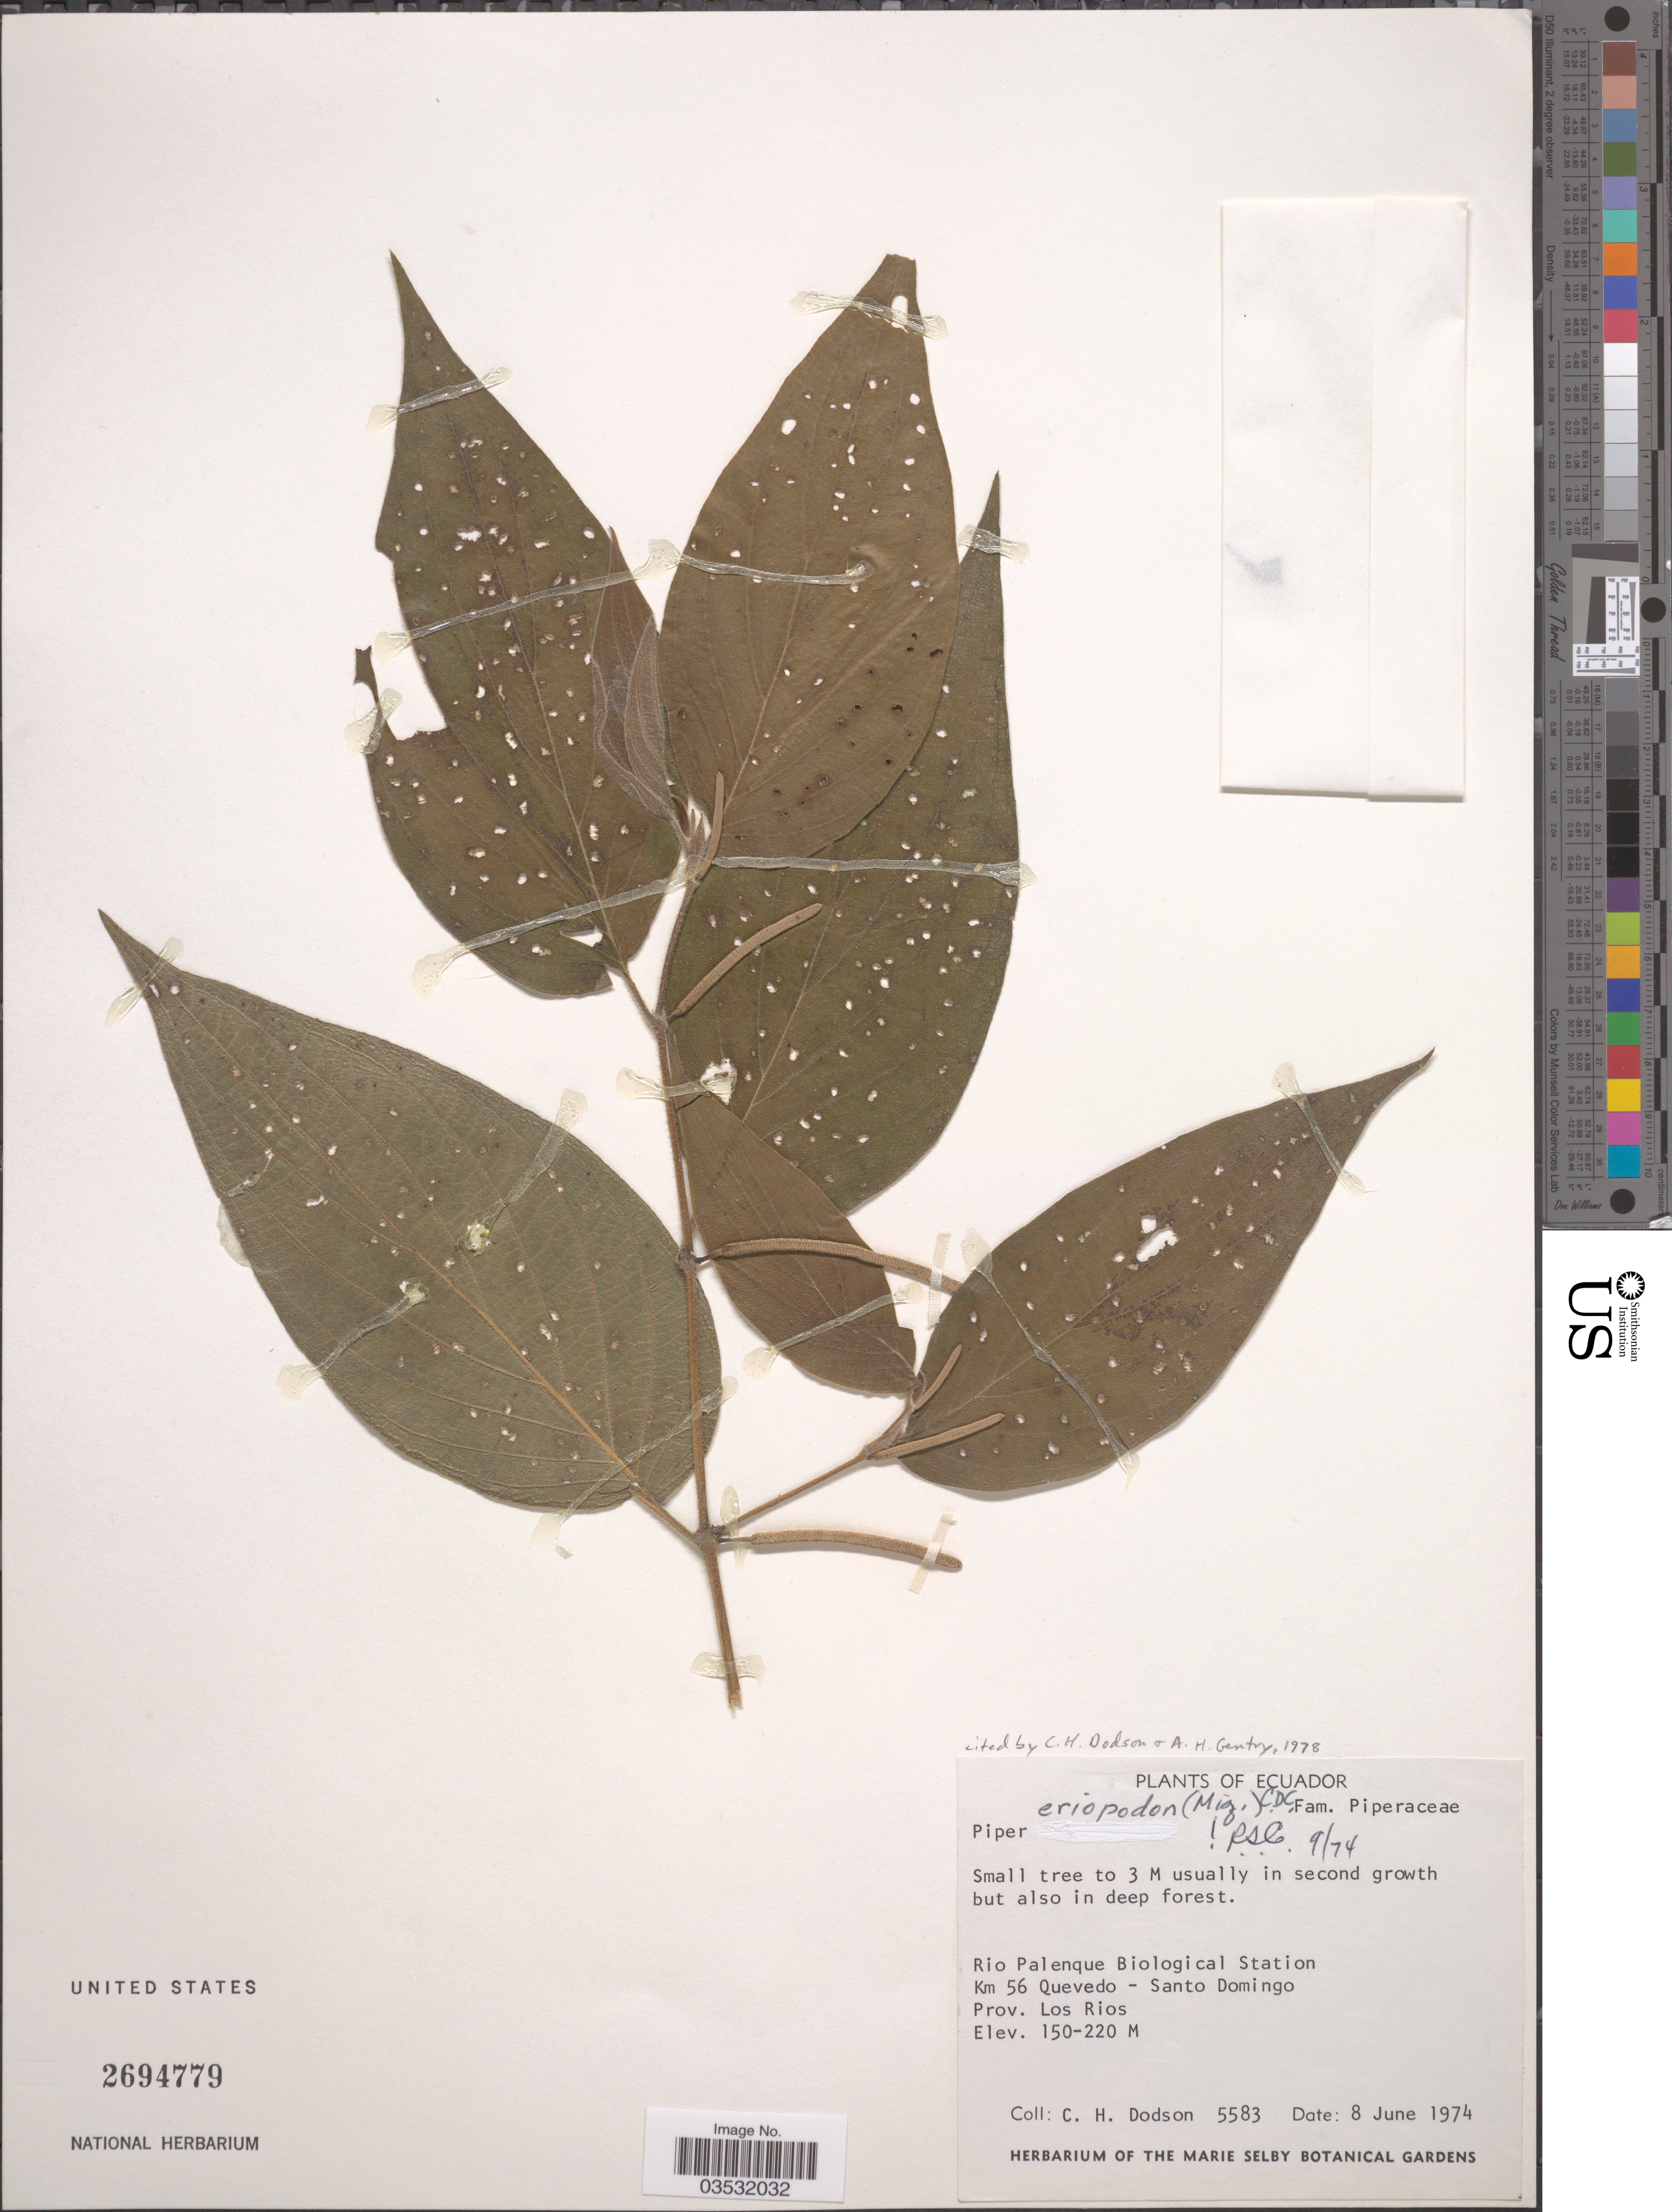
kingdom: Plantae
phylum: Tracheophyta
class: Magnoliopsida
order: Piperales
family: Piperaceae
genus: Piper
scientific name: Piper eriopodon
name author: C. DC.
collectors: C. H. Dodson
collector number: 5583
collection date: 1974-06-08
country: Ecuador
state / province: Los Ríos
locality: Rio Palenque Biological Station Km 56 Quevedo - Santo Domingo.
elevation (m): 150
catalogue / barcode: US 2694779